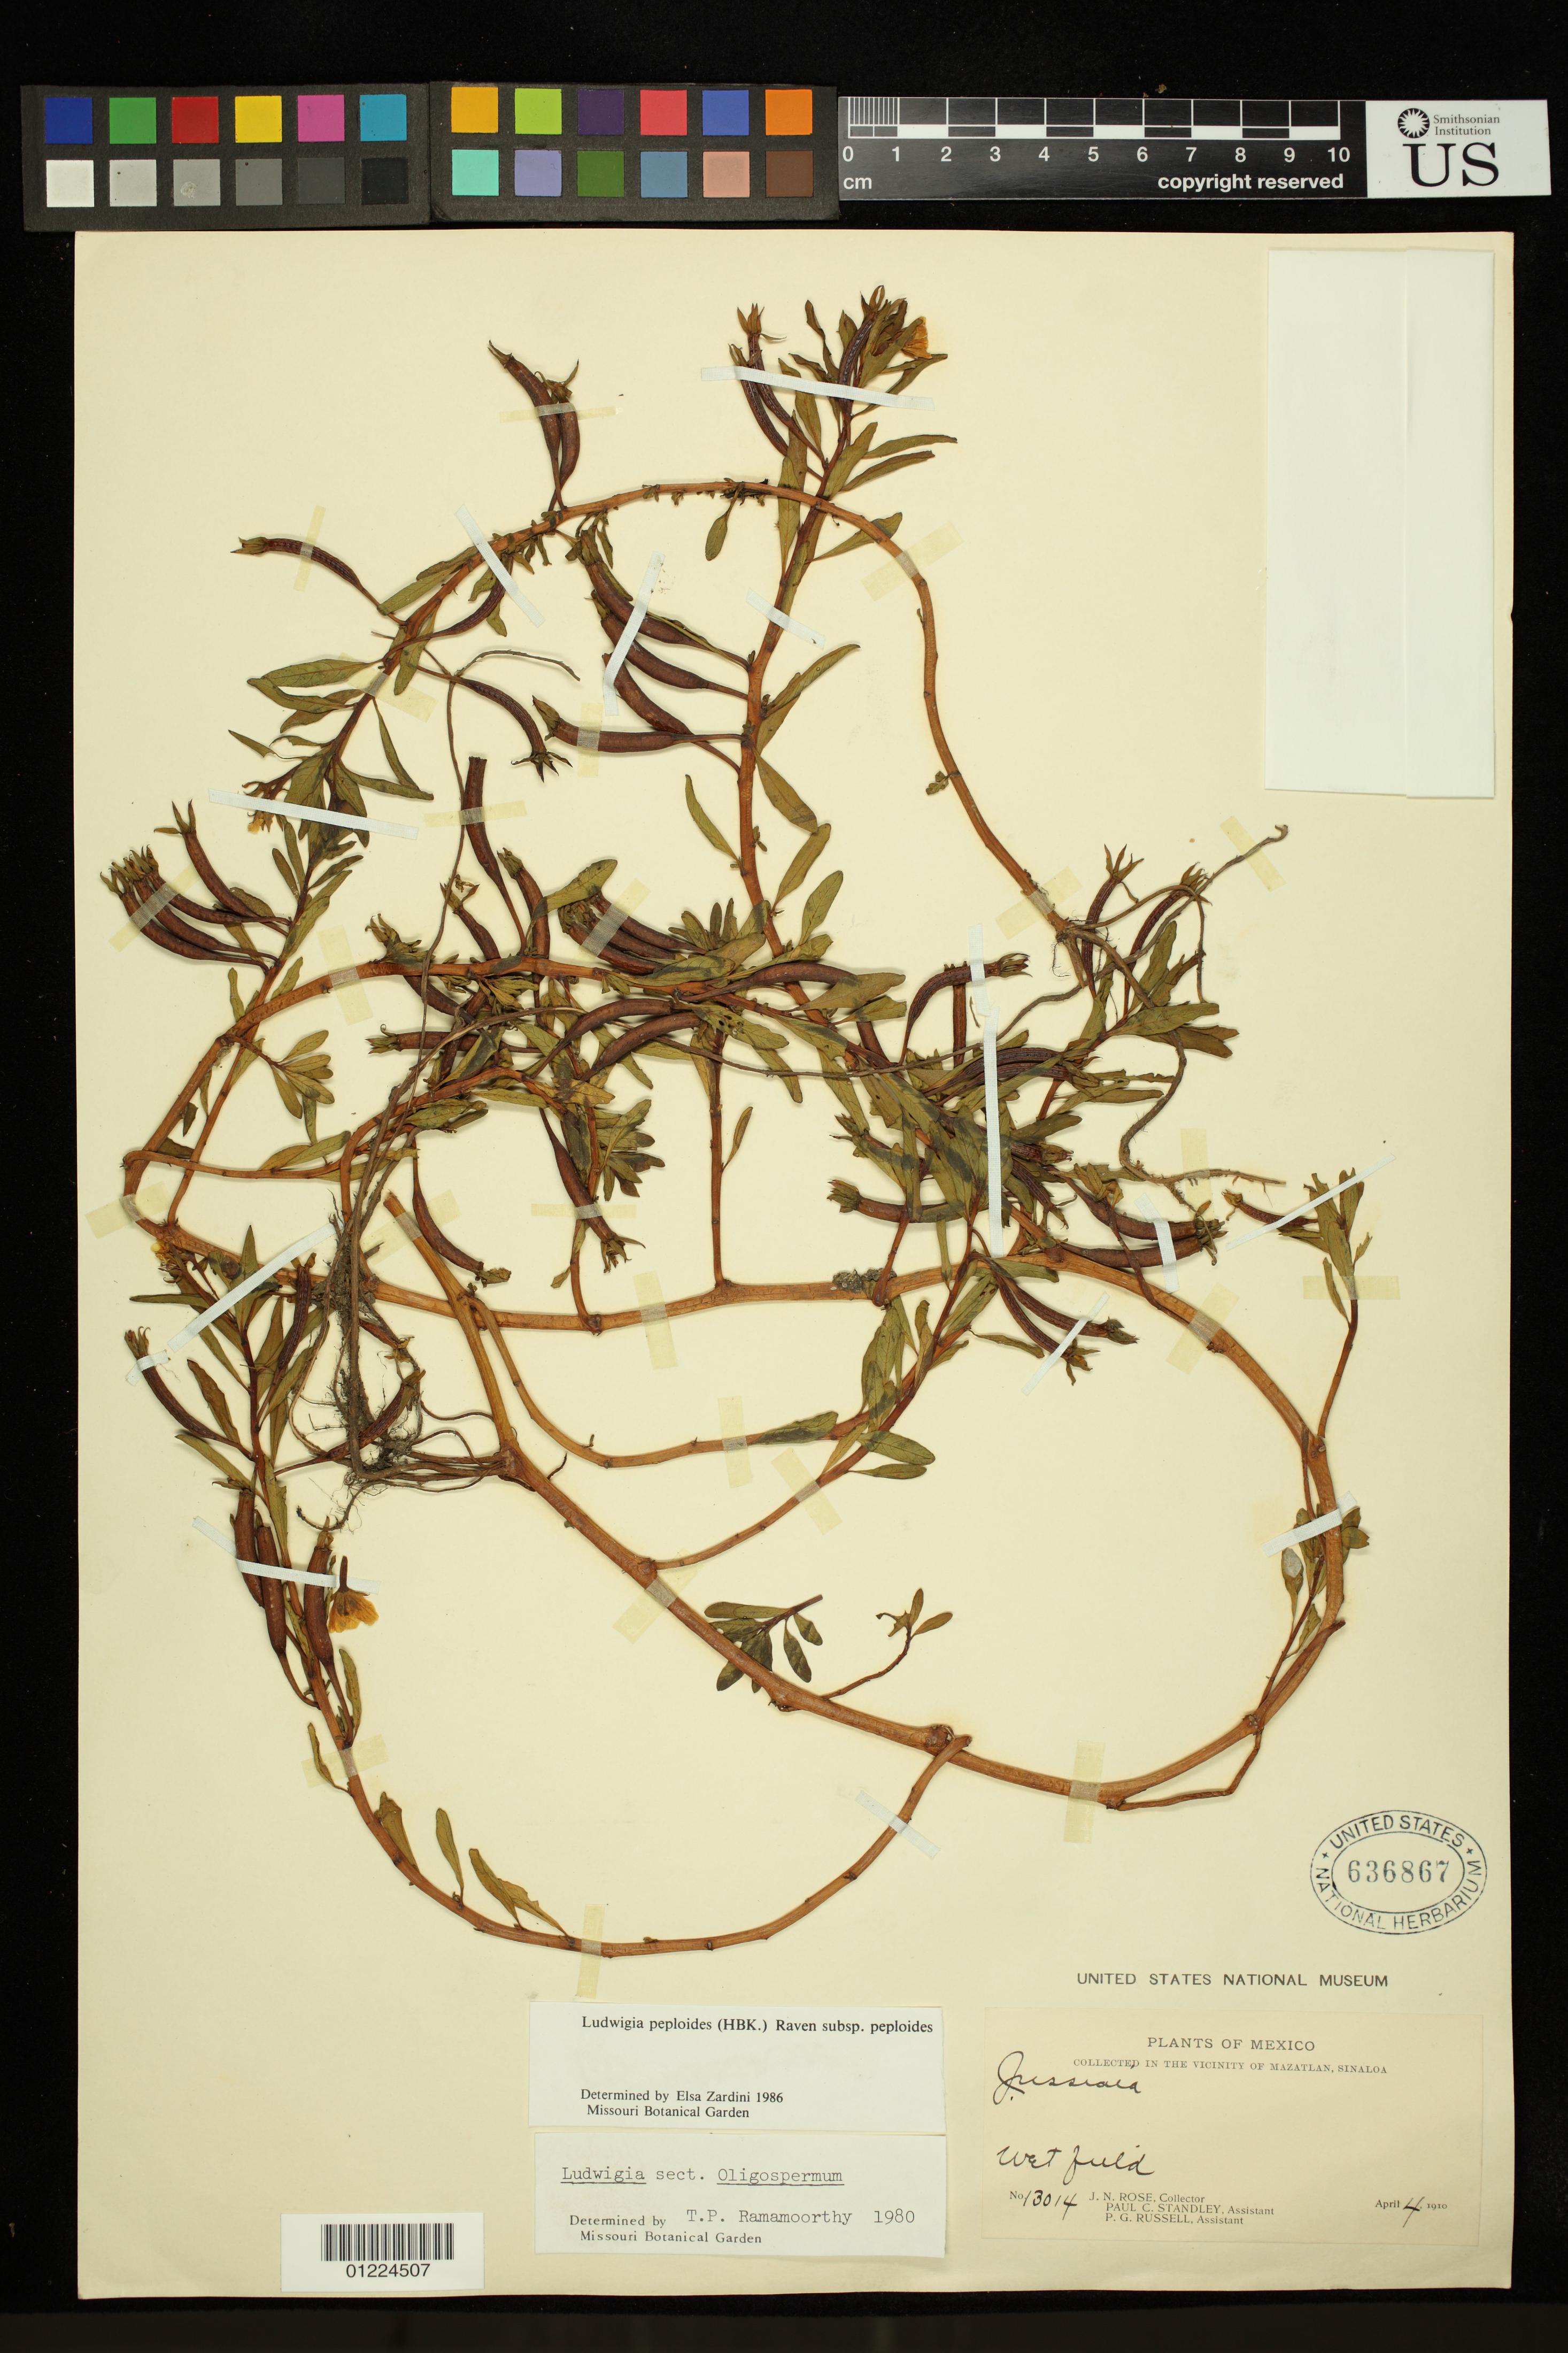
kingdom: Plantae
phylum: Tracheophyta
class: Magnoliopsida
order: Myrtales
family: Onagraceae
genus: Ludwigia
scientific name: Ludwigia peploides subsp. peploides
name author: (Kunth) P.H. Raven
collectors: J. N. Rose, P. C. Standley & P. G. Russell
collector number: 13014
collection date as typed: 04 Apr 1910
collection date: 1910-04-04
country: Mexico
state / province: Sinaloa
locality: Vicinity of Mazatlan.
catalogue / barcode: US 636867